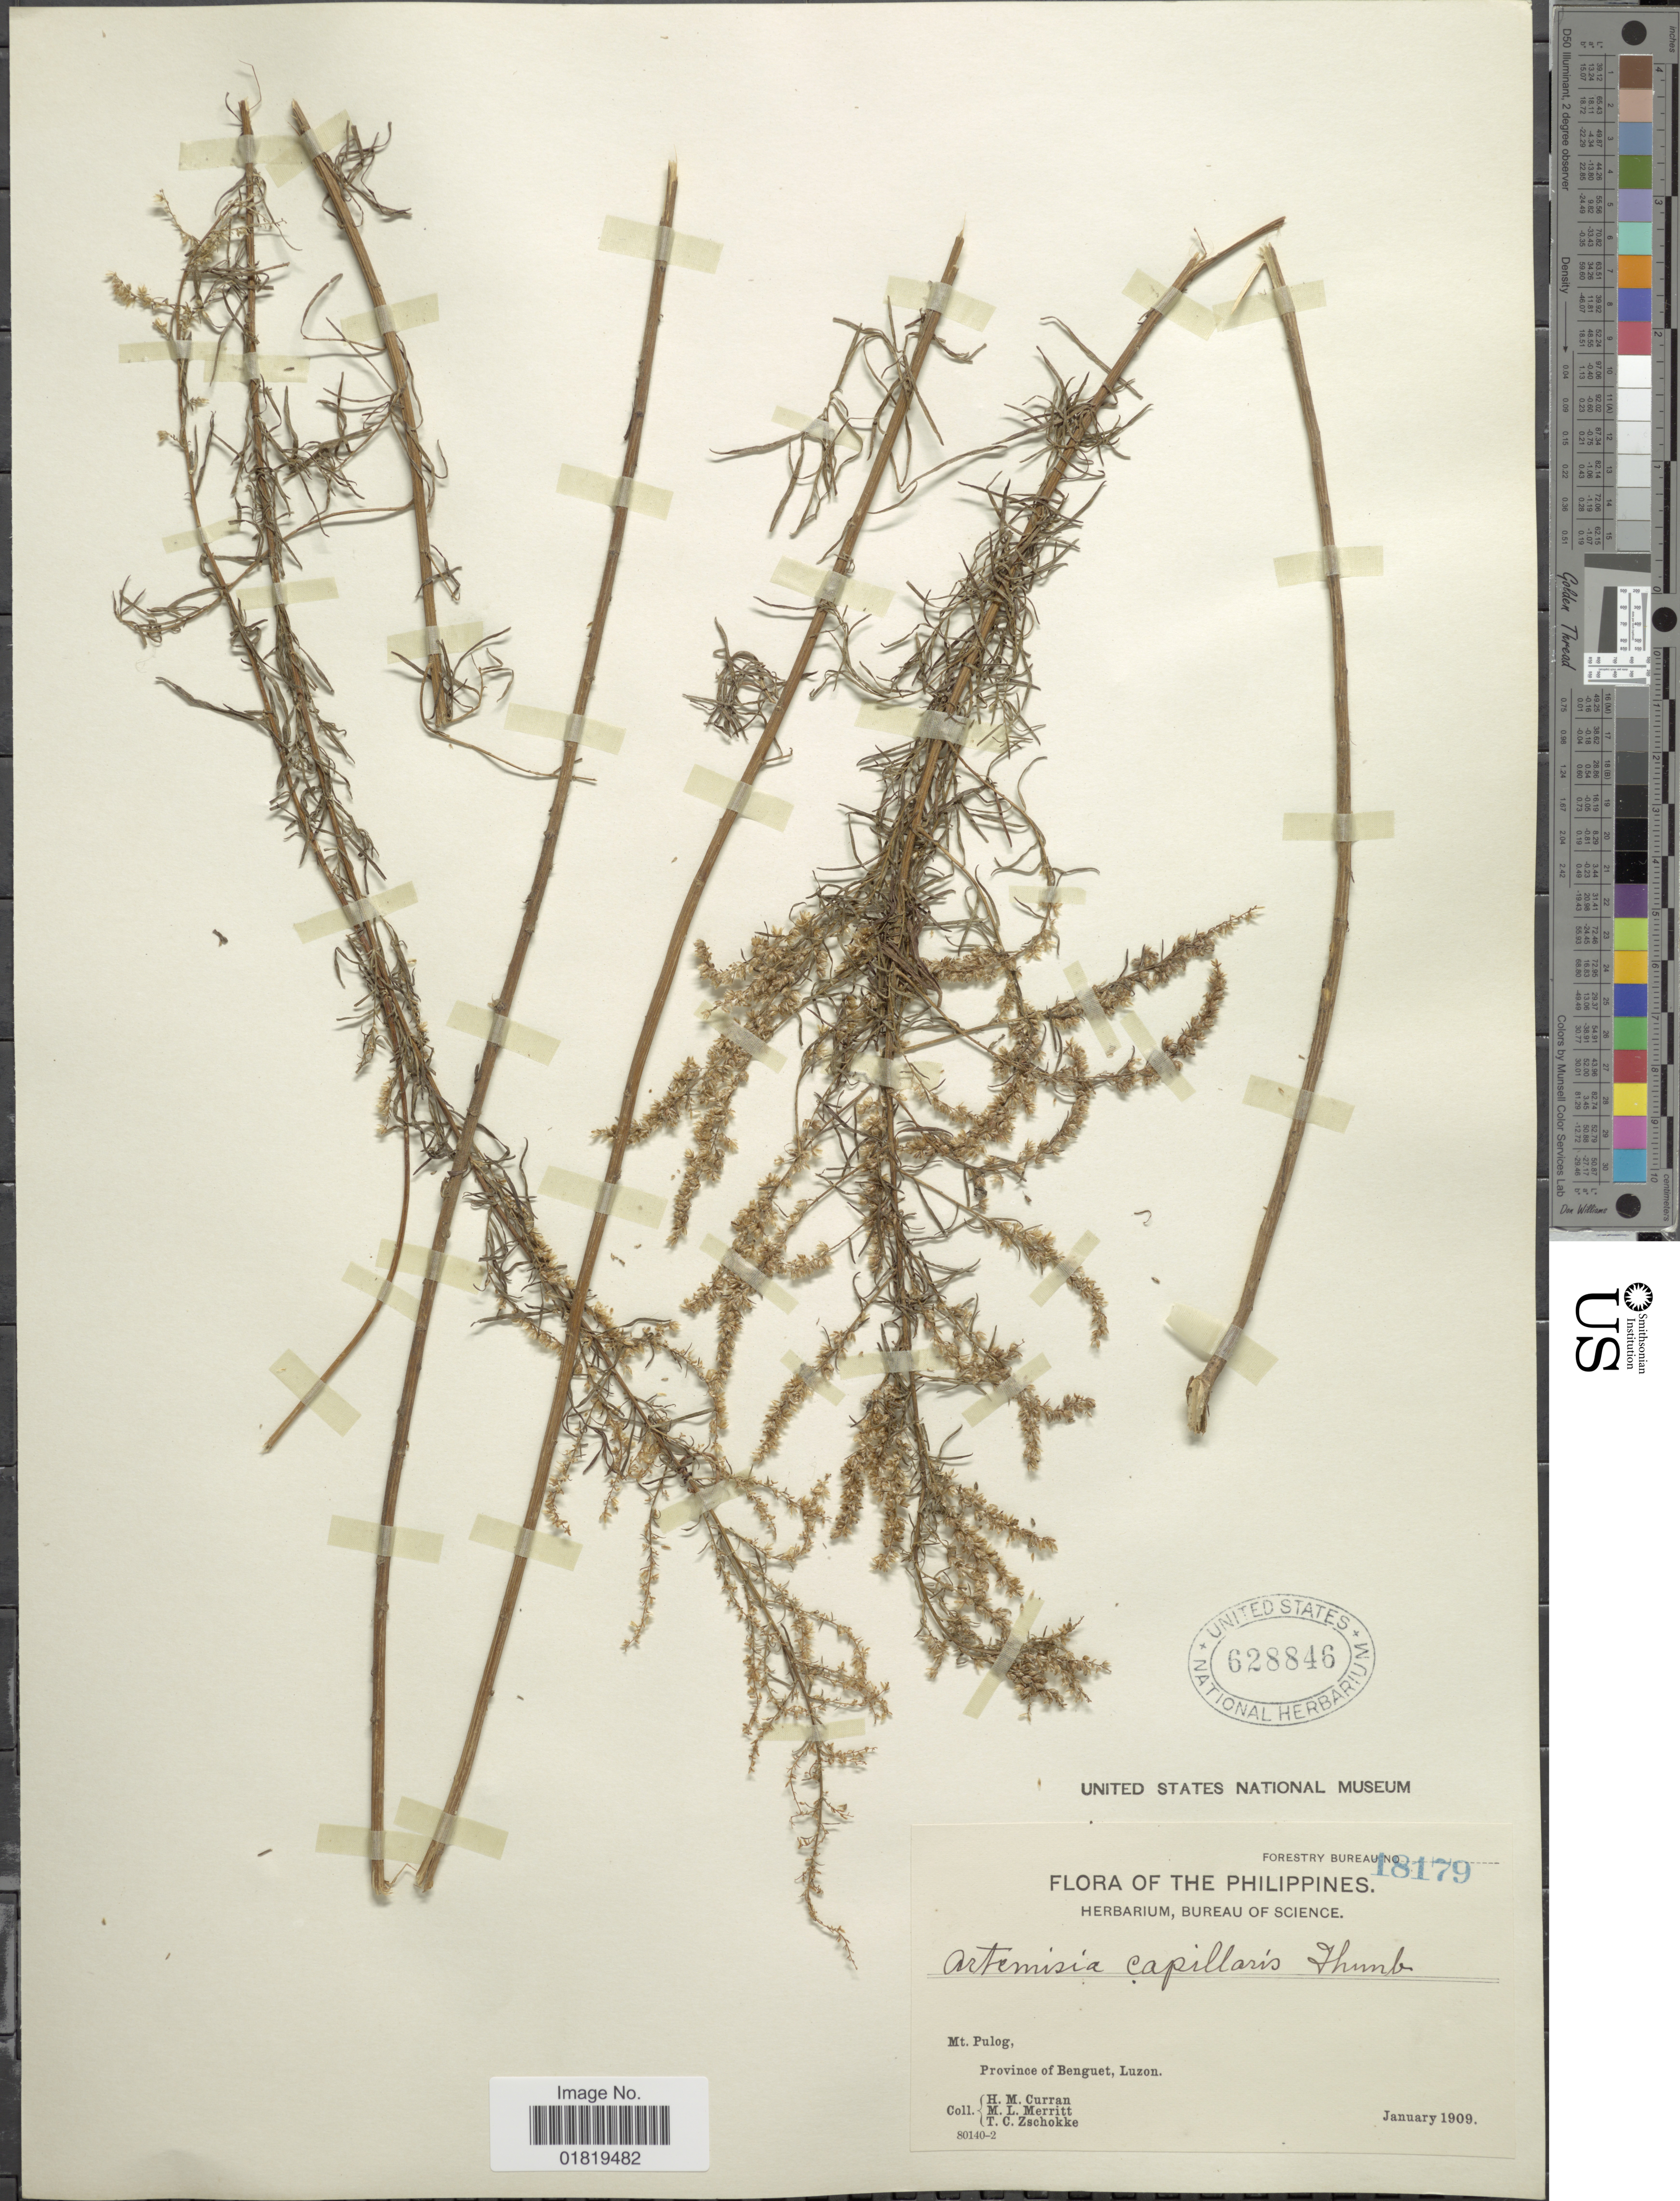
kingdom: Plantae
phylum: Tracheophyta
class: Magnoliopsida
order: Asterales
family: Asteraceae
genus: Artemisia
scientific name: Artemisia capillaris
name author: Thunb.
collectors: H. M. Curran, M. L. Merritt & T. C. Zschokke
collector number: Forestry Bureau 18179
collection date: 1909-01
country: Philippines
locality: Mt. Pulog, Province of Benguet, Luzon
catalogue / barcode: US 628846